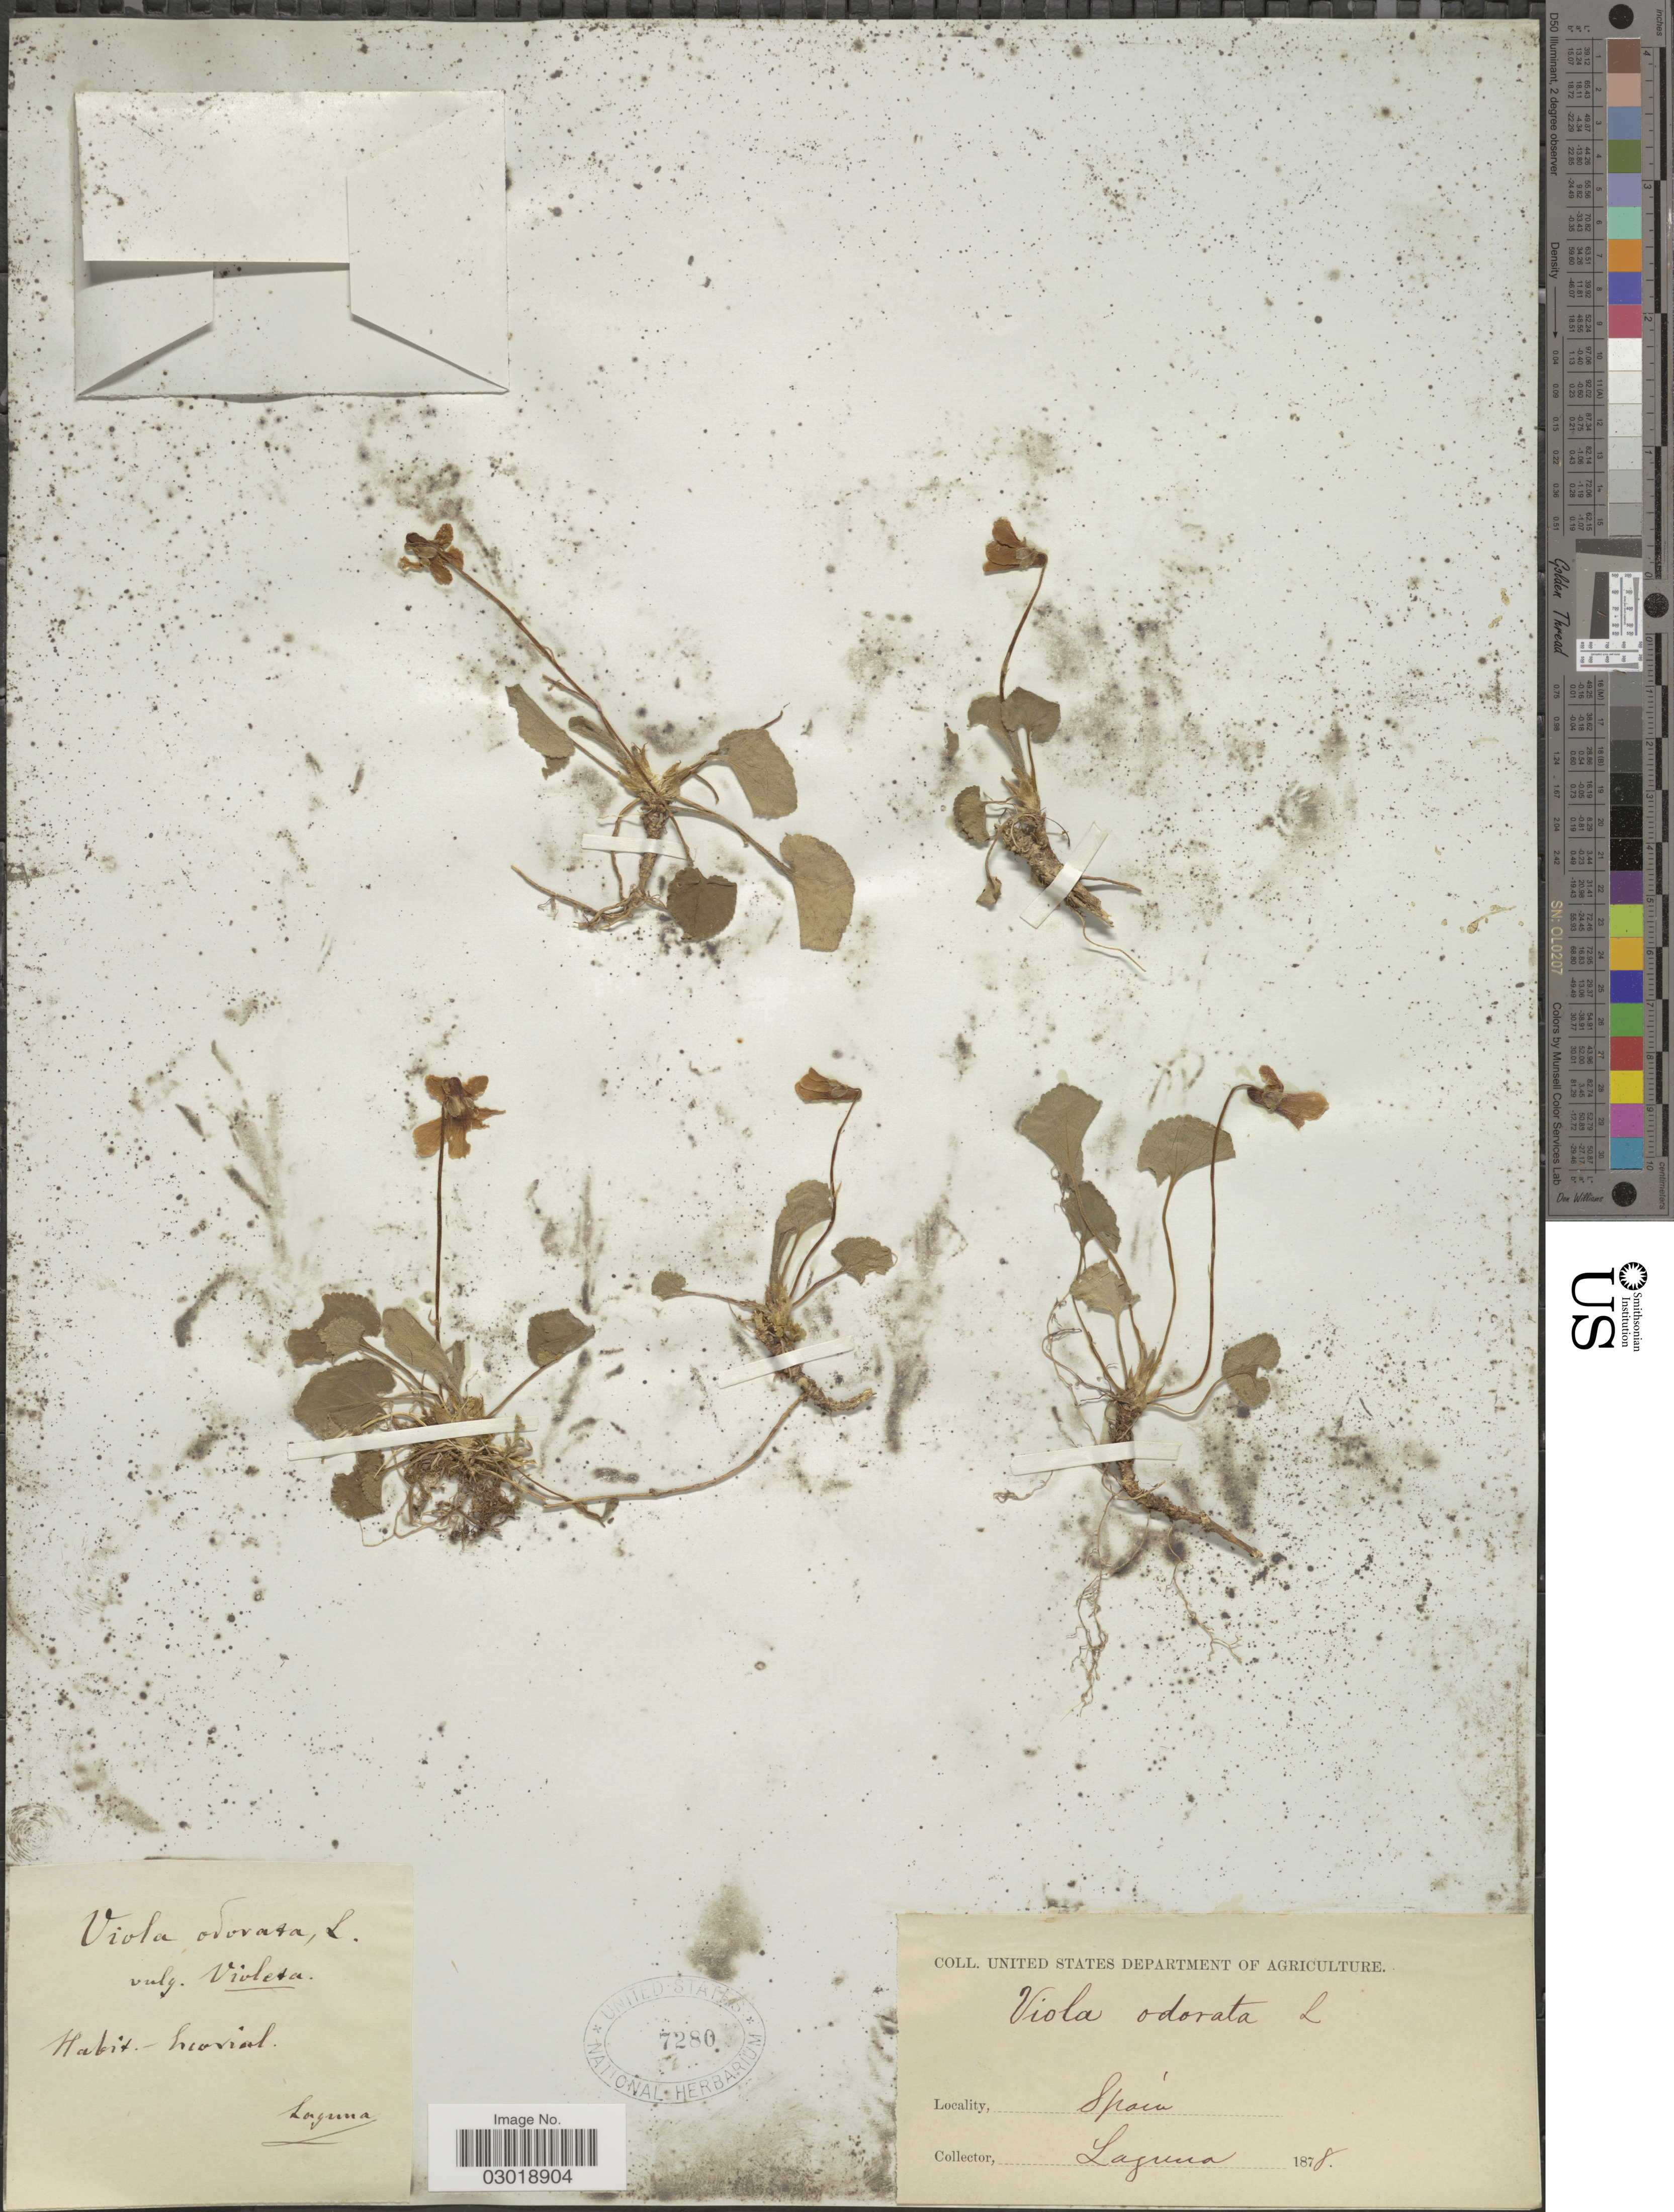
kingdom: Plantae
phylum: Tracheophyta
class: Magnoliopsida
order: Malpighiales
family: Violaceae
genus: Viola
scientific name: Viola odorata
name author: L.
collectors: -. Laguna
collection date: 1878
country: Spain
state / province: Madrid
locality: Escorial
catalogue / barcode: US 7280